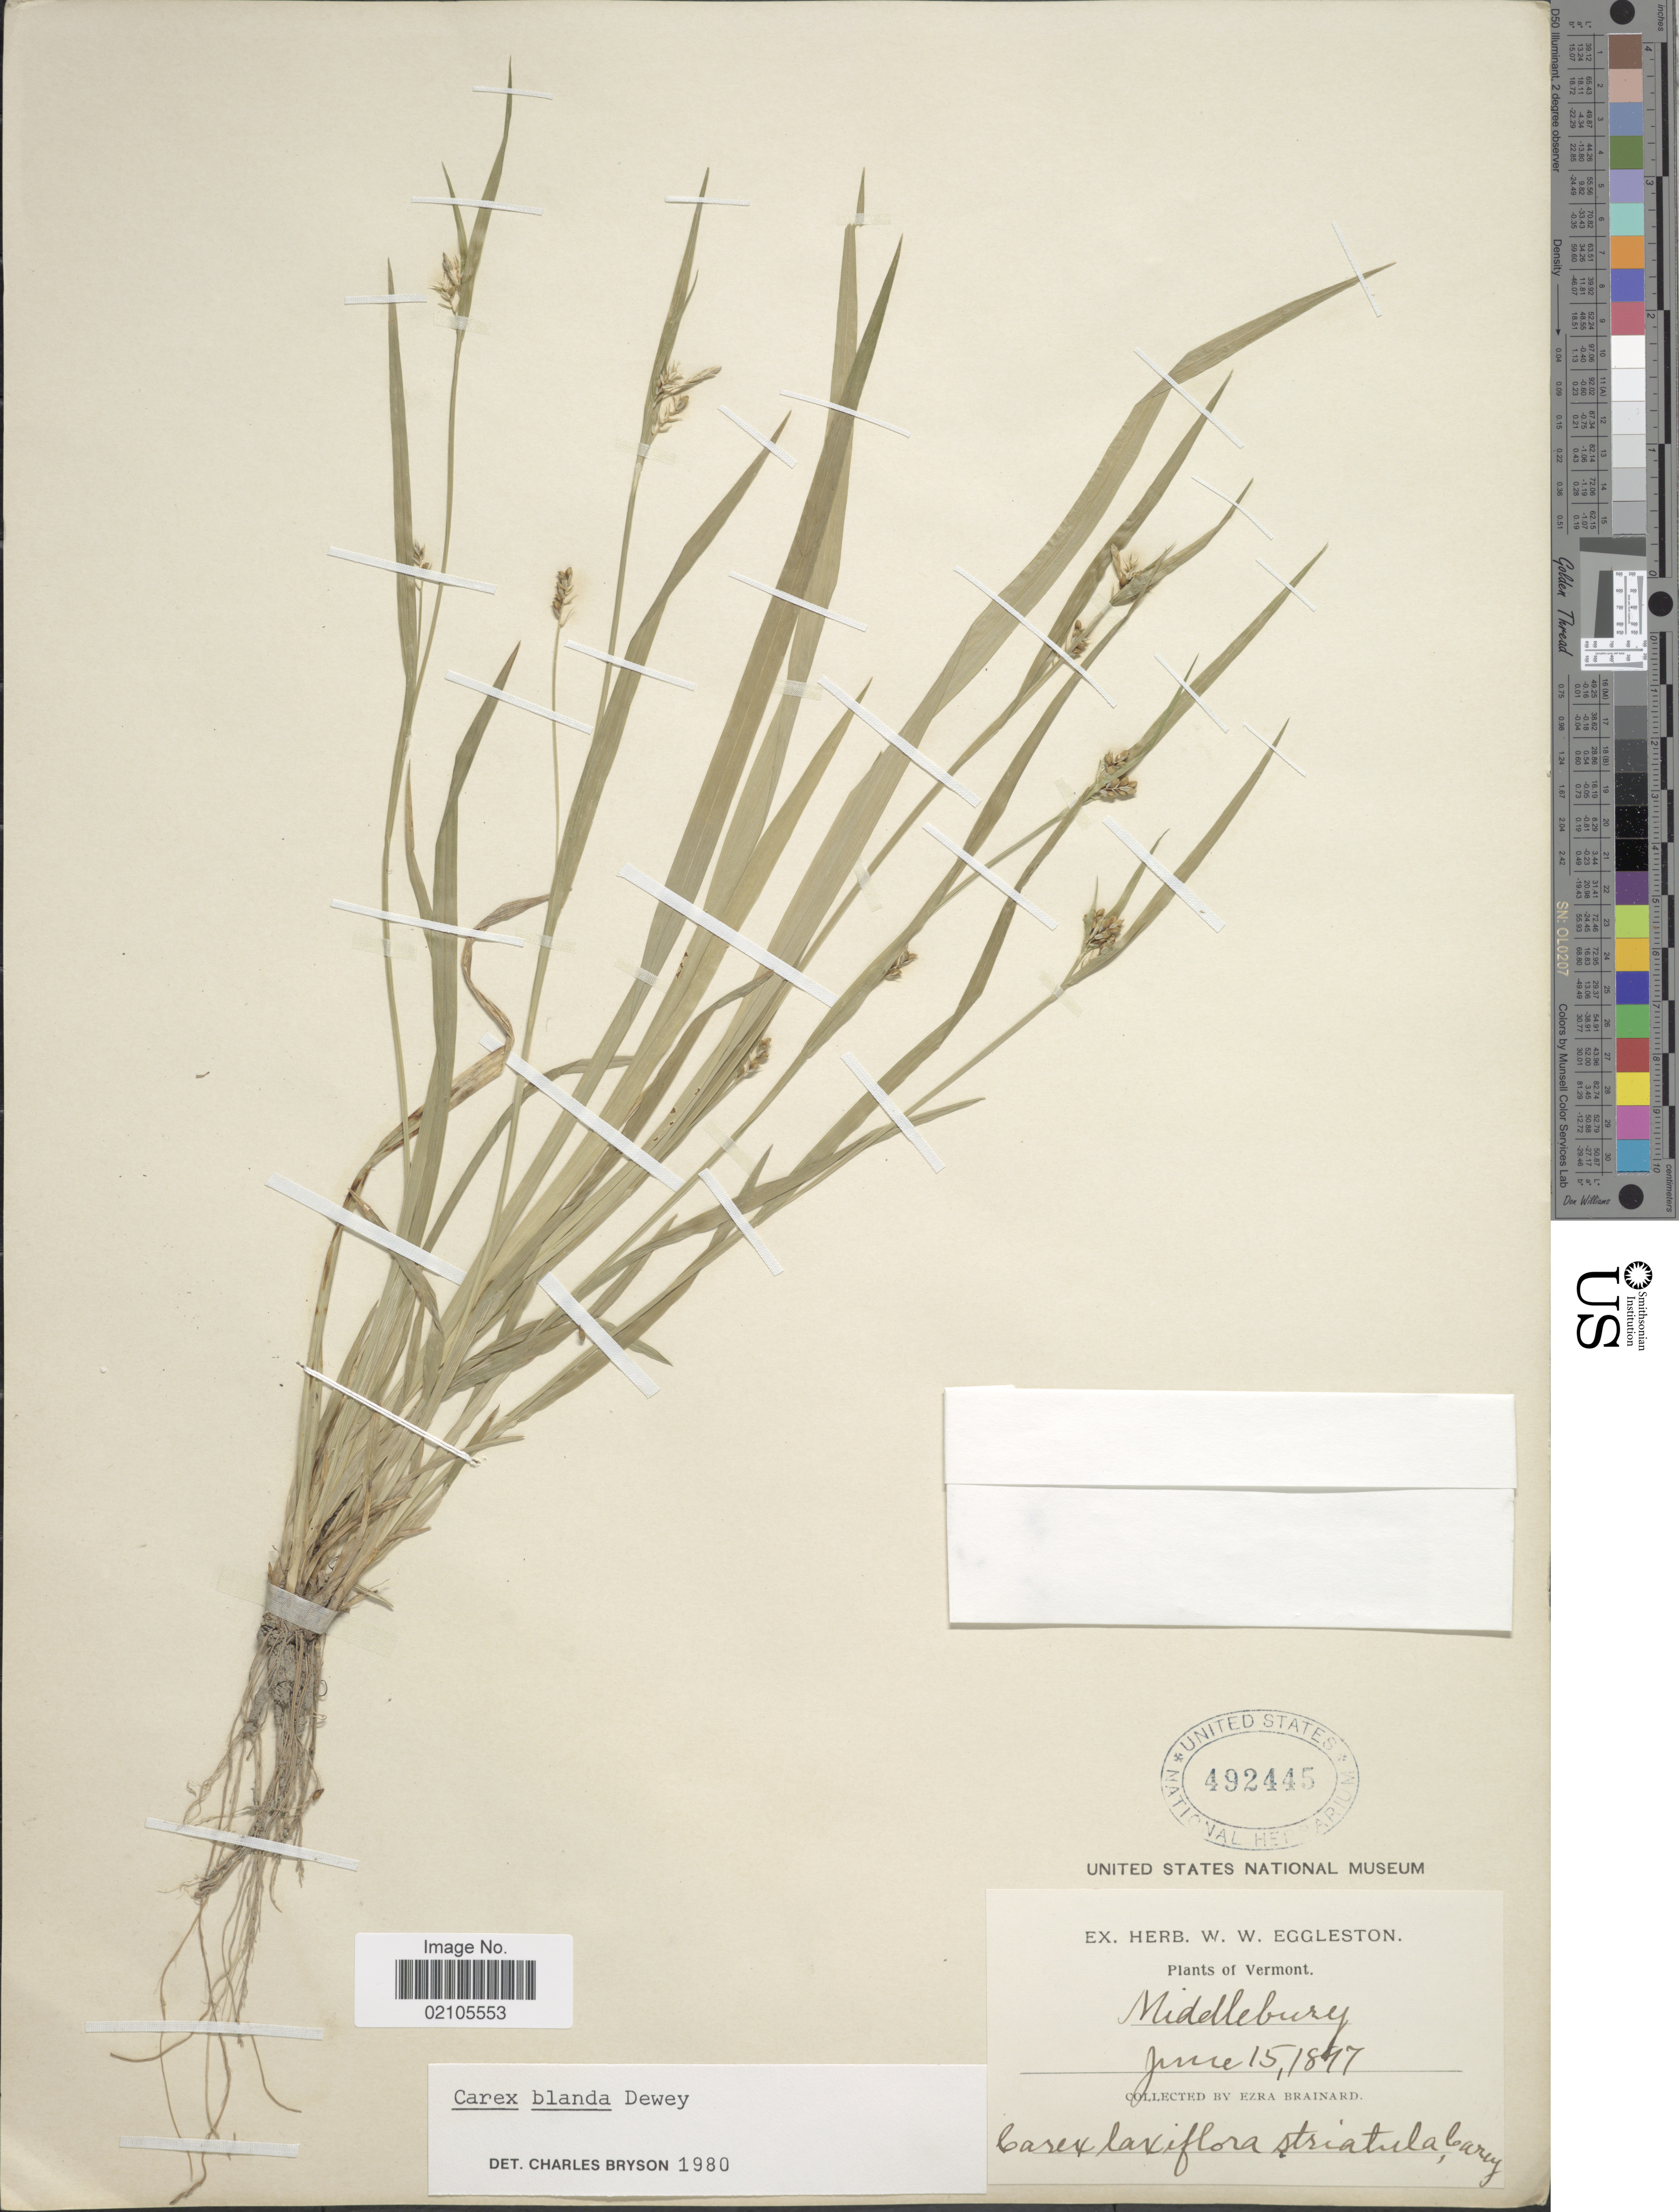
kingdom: Plantae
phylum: Tracheophyta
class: Liliopsida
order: Poales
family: Cyperaceae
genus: Carex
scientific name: Carex blanda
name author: Dewey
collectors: E. Brainard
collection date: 1897-06-15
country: United States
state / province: Vermont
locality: Middlebury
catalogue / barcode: US 492445